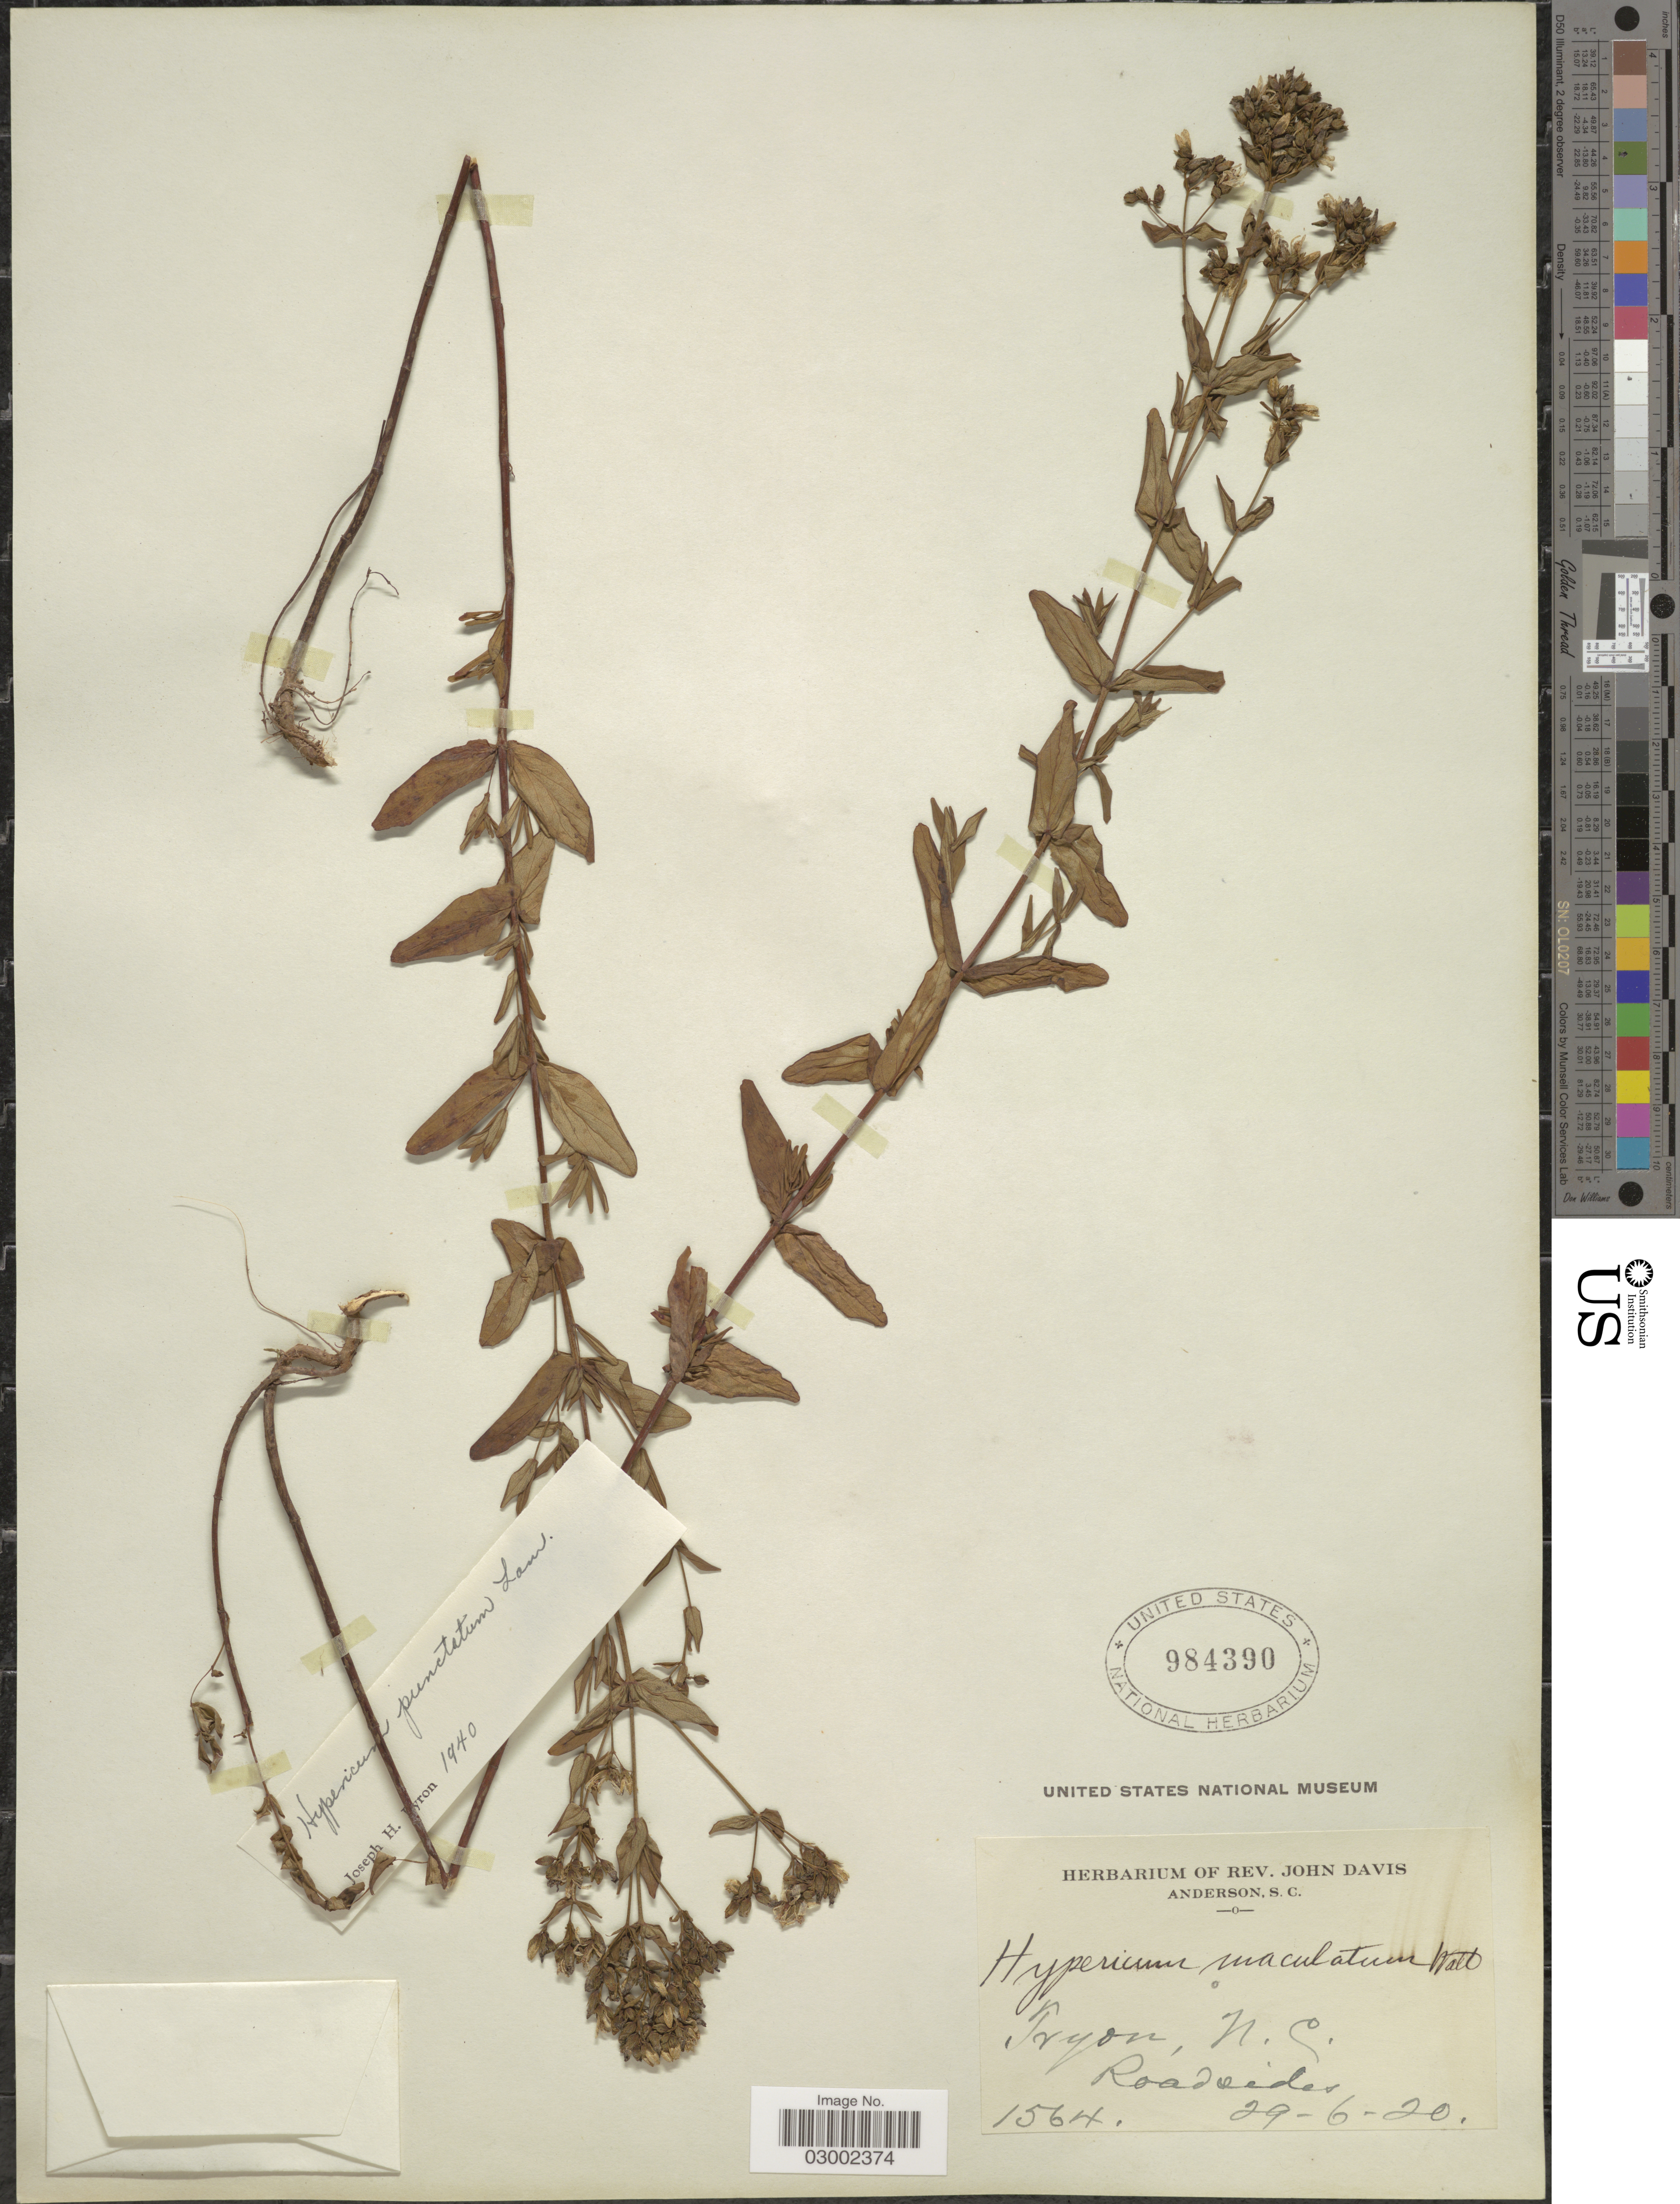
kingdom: Plantae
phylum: Tracheophyta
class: Magnoliopsida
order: Malpighiales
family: Hypericaceae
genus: Hypericum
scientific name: Hypericum punctatum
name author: Lam.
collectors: ex herb. Rev. John Davis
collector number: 1564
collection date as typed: Transcribed d/m/y: 29/6/20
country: United States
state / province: North Carolina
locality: Tryon, N.C.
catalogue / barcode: US 984390